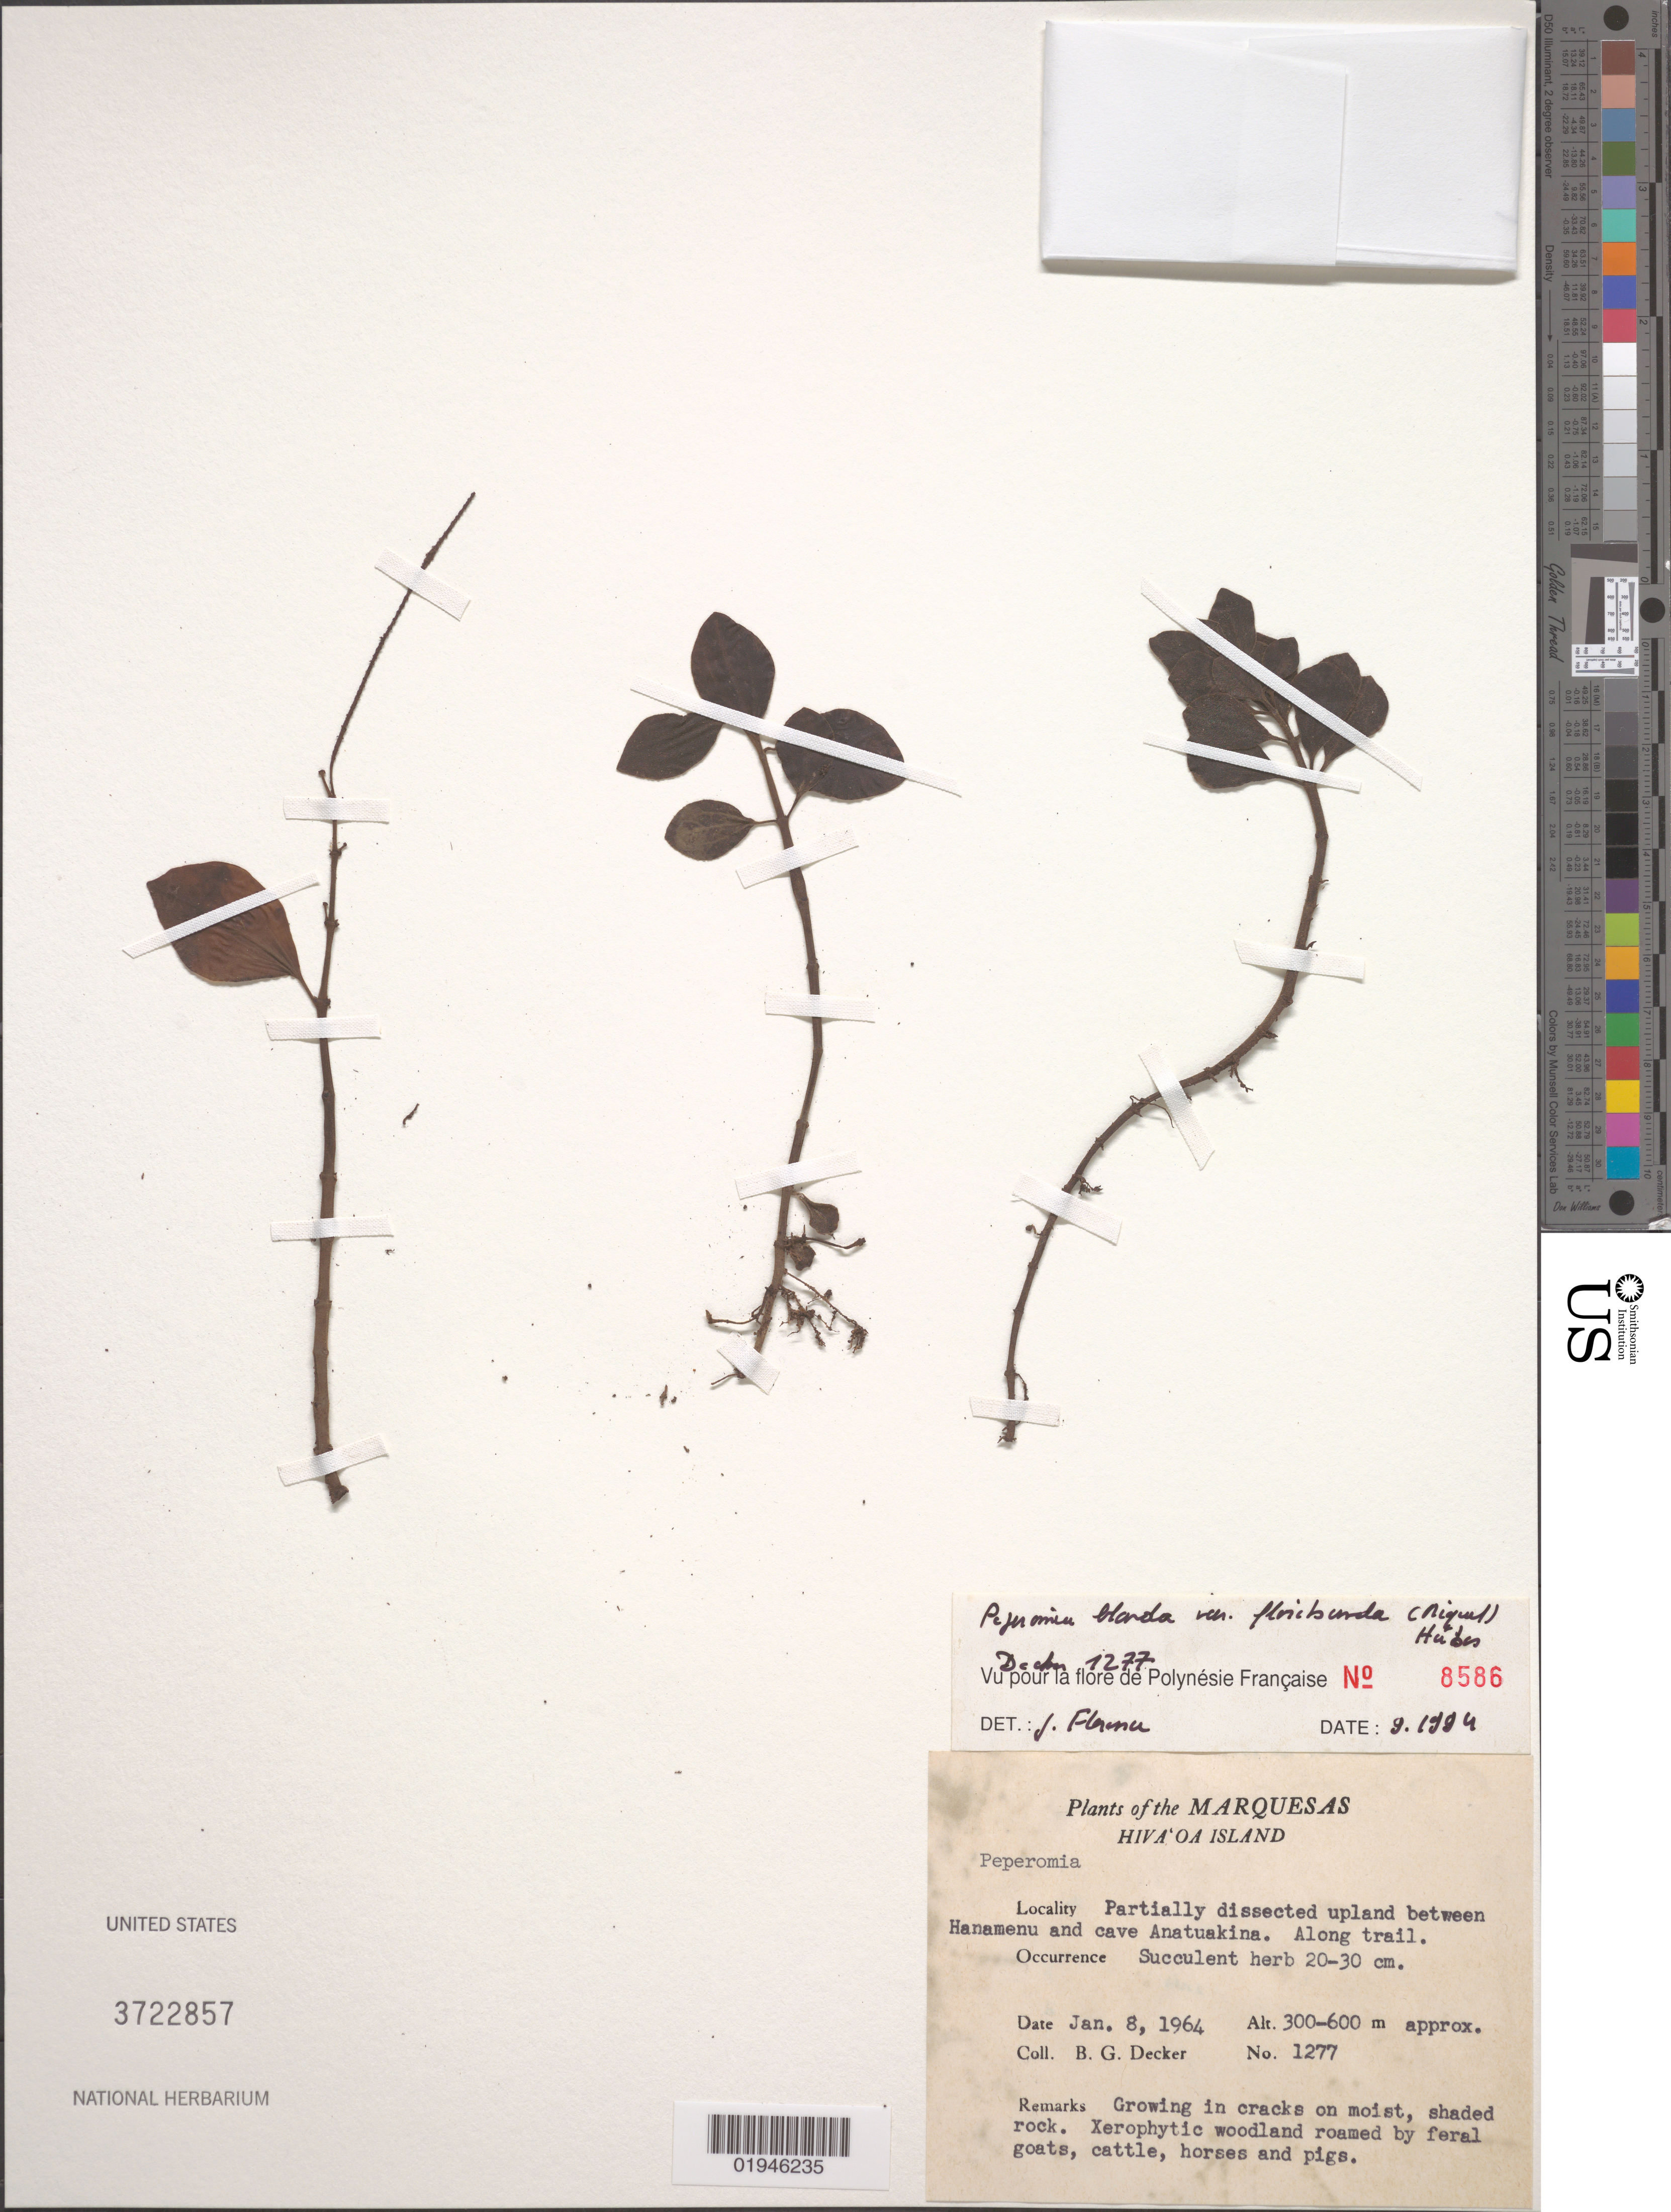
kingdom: Plantae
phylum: Tracheophyta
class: Magnoliopsida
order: Piperales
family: Piperaceae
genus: Peperomia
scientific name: Peperomia leptostachya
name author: Hook. & Arn.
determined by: Wagner, W. L., (BOT), Smithsonian Institution - National Museum of Natural History (UNITED STATES)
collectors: B. G. Decker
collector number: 1277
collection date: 1964-01-08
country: French Polynesia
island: Hiva Oa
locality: partially dissected upland between Hanamenu and cave Anatuakina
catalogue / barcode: US 3722857